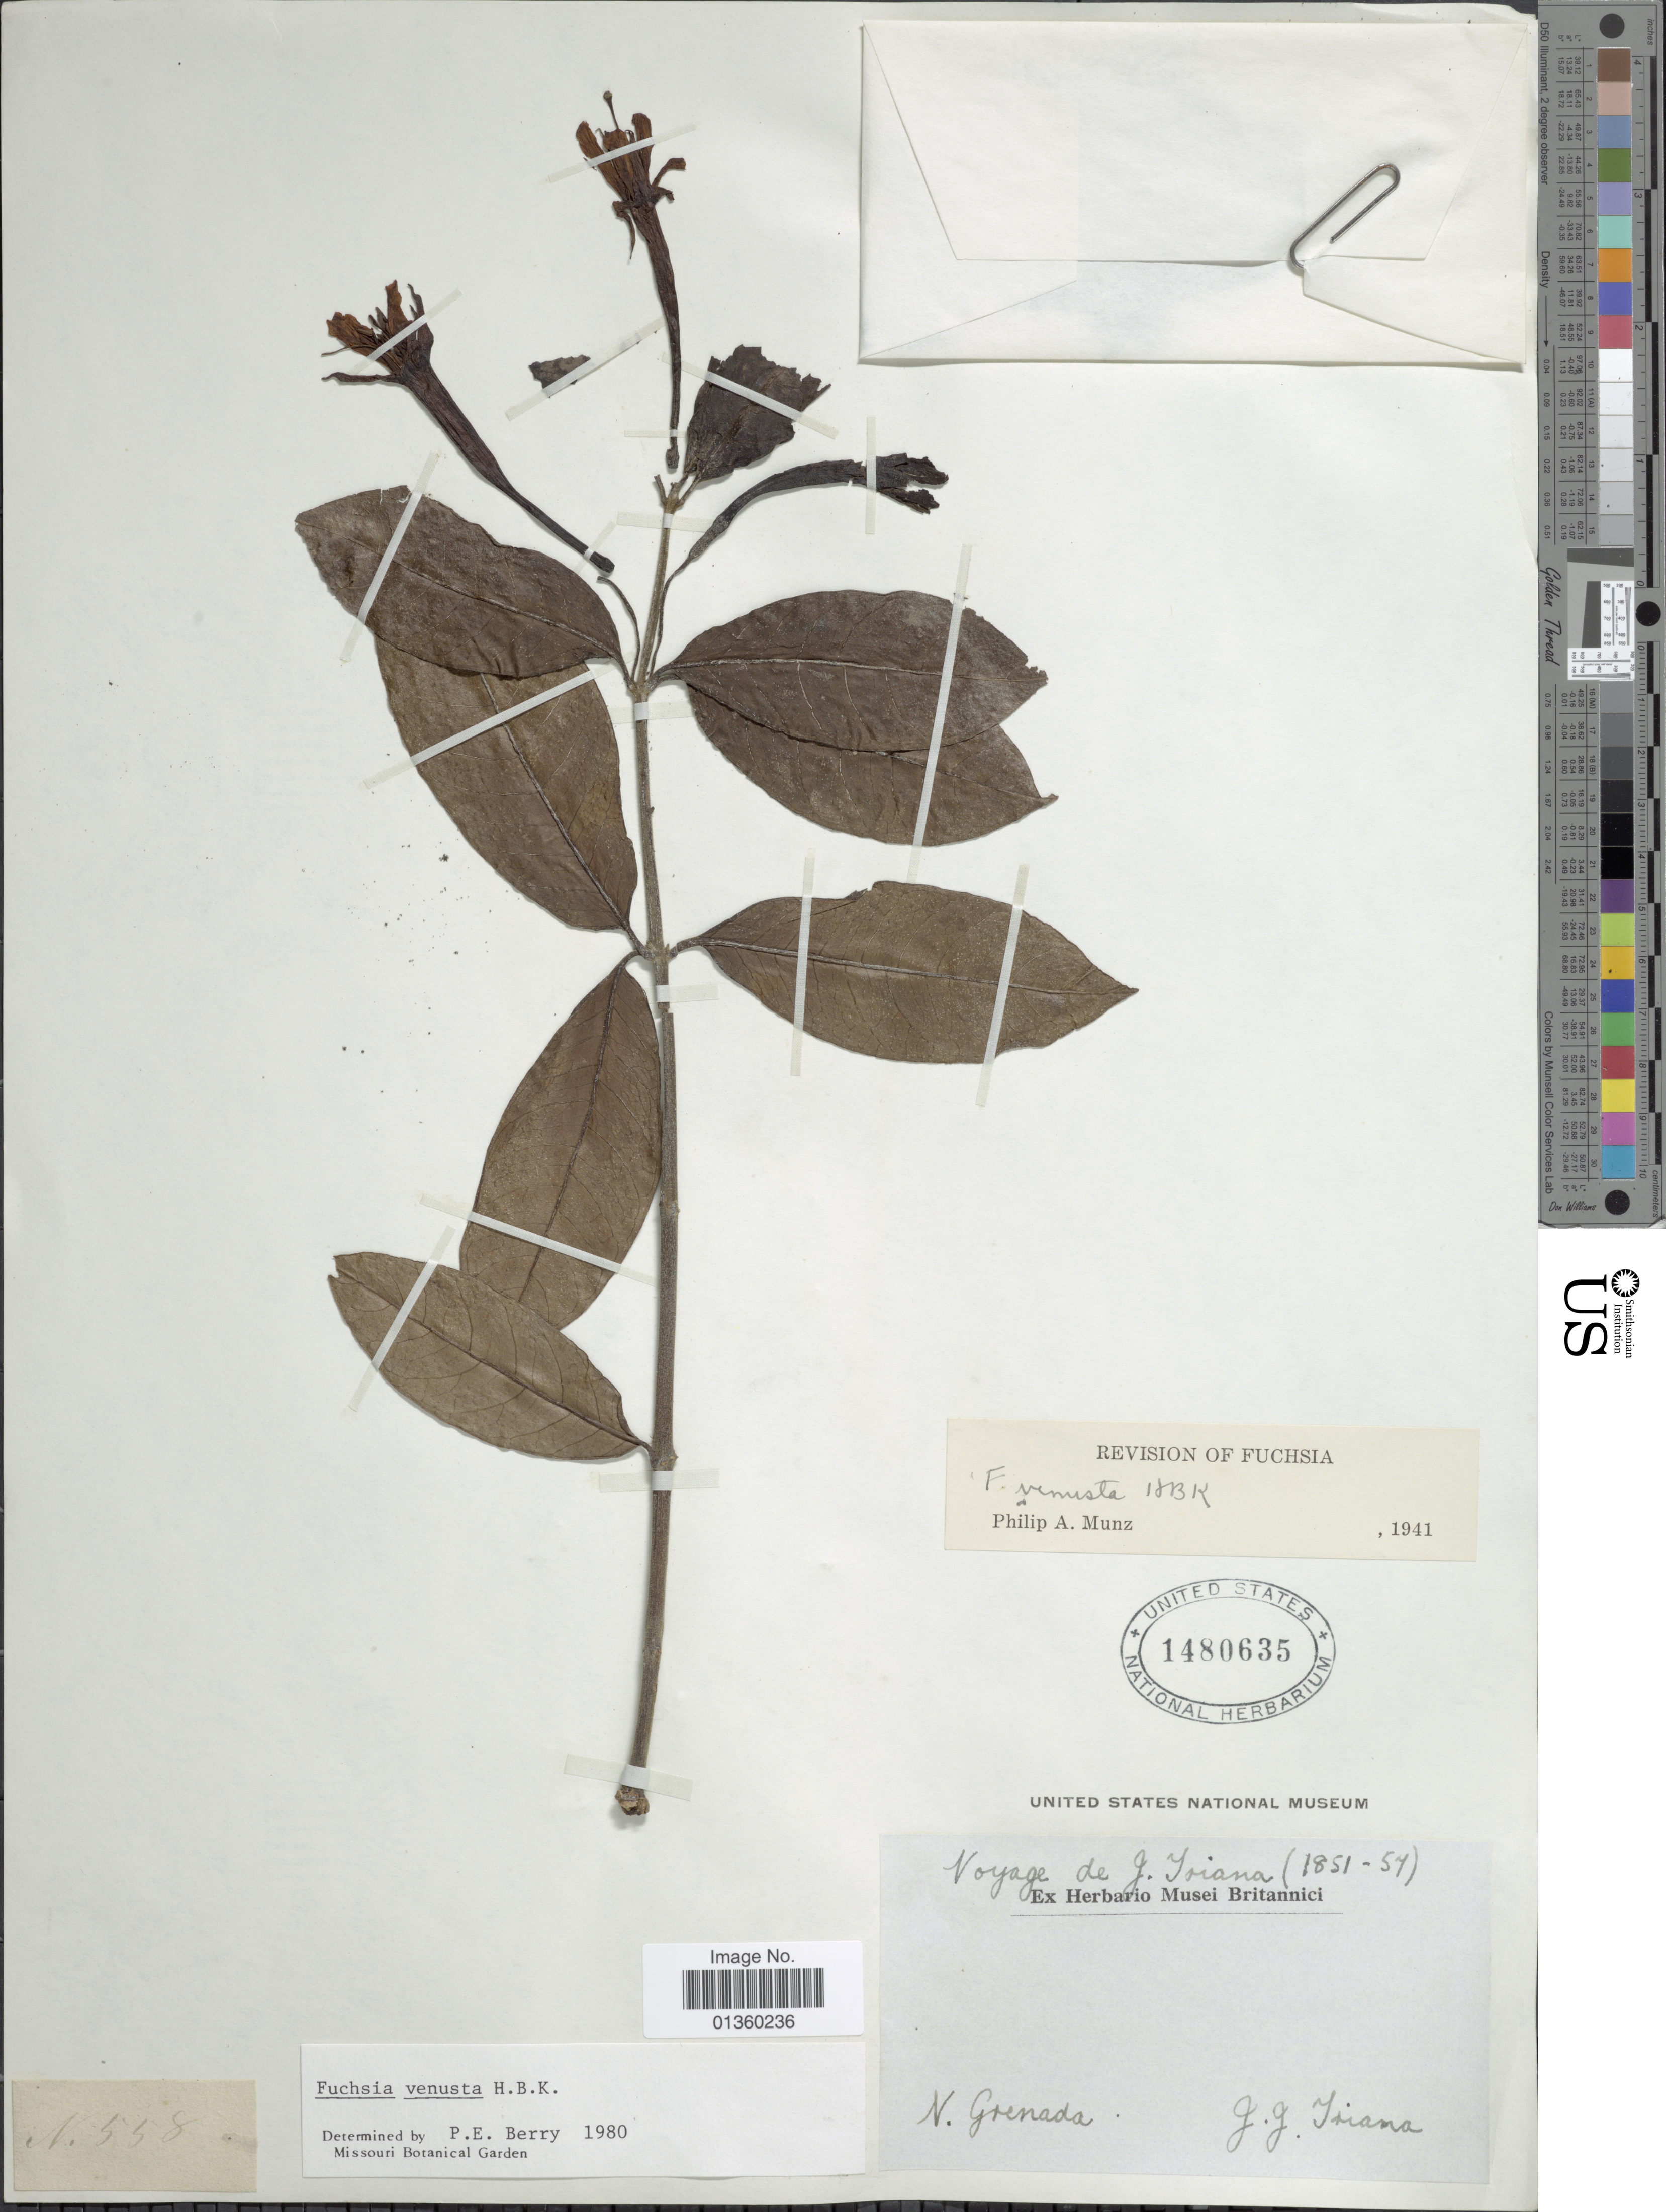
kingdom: Plantae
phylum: Tracheophyta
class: Magnoliopsida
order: Myrtales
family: Onagraceae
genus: Fuchsia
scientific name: Fuchsia venusta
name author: Kunth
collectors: J. J. Triana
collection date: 1851/1857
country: Colombia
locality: N. Grenada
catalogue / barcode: US 1480635